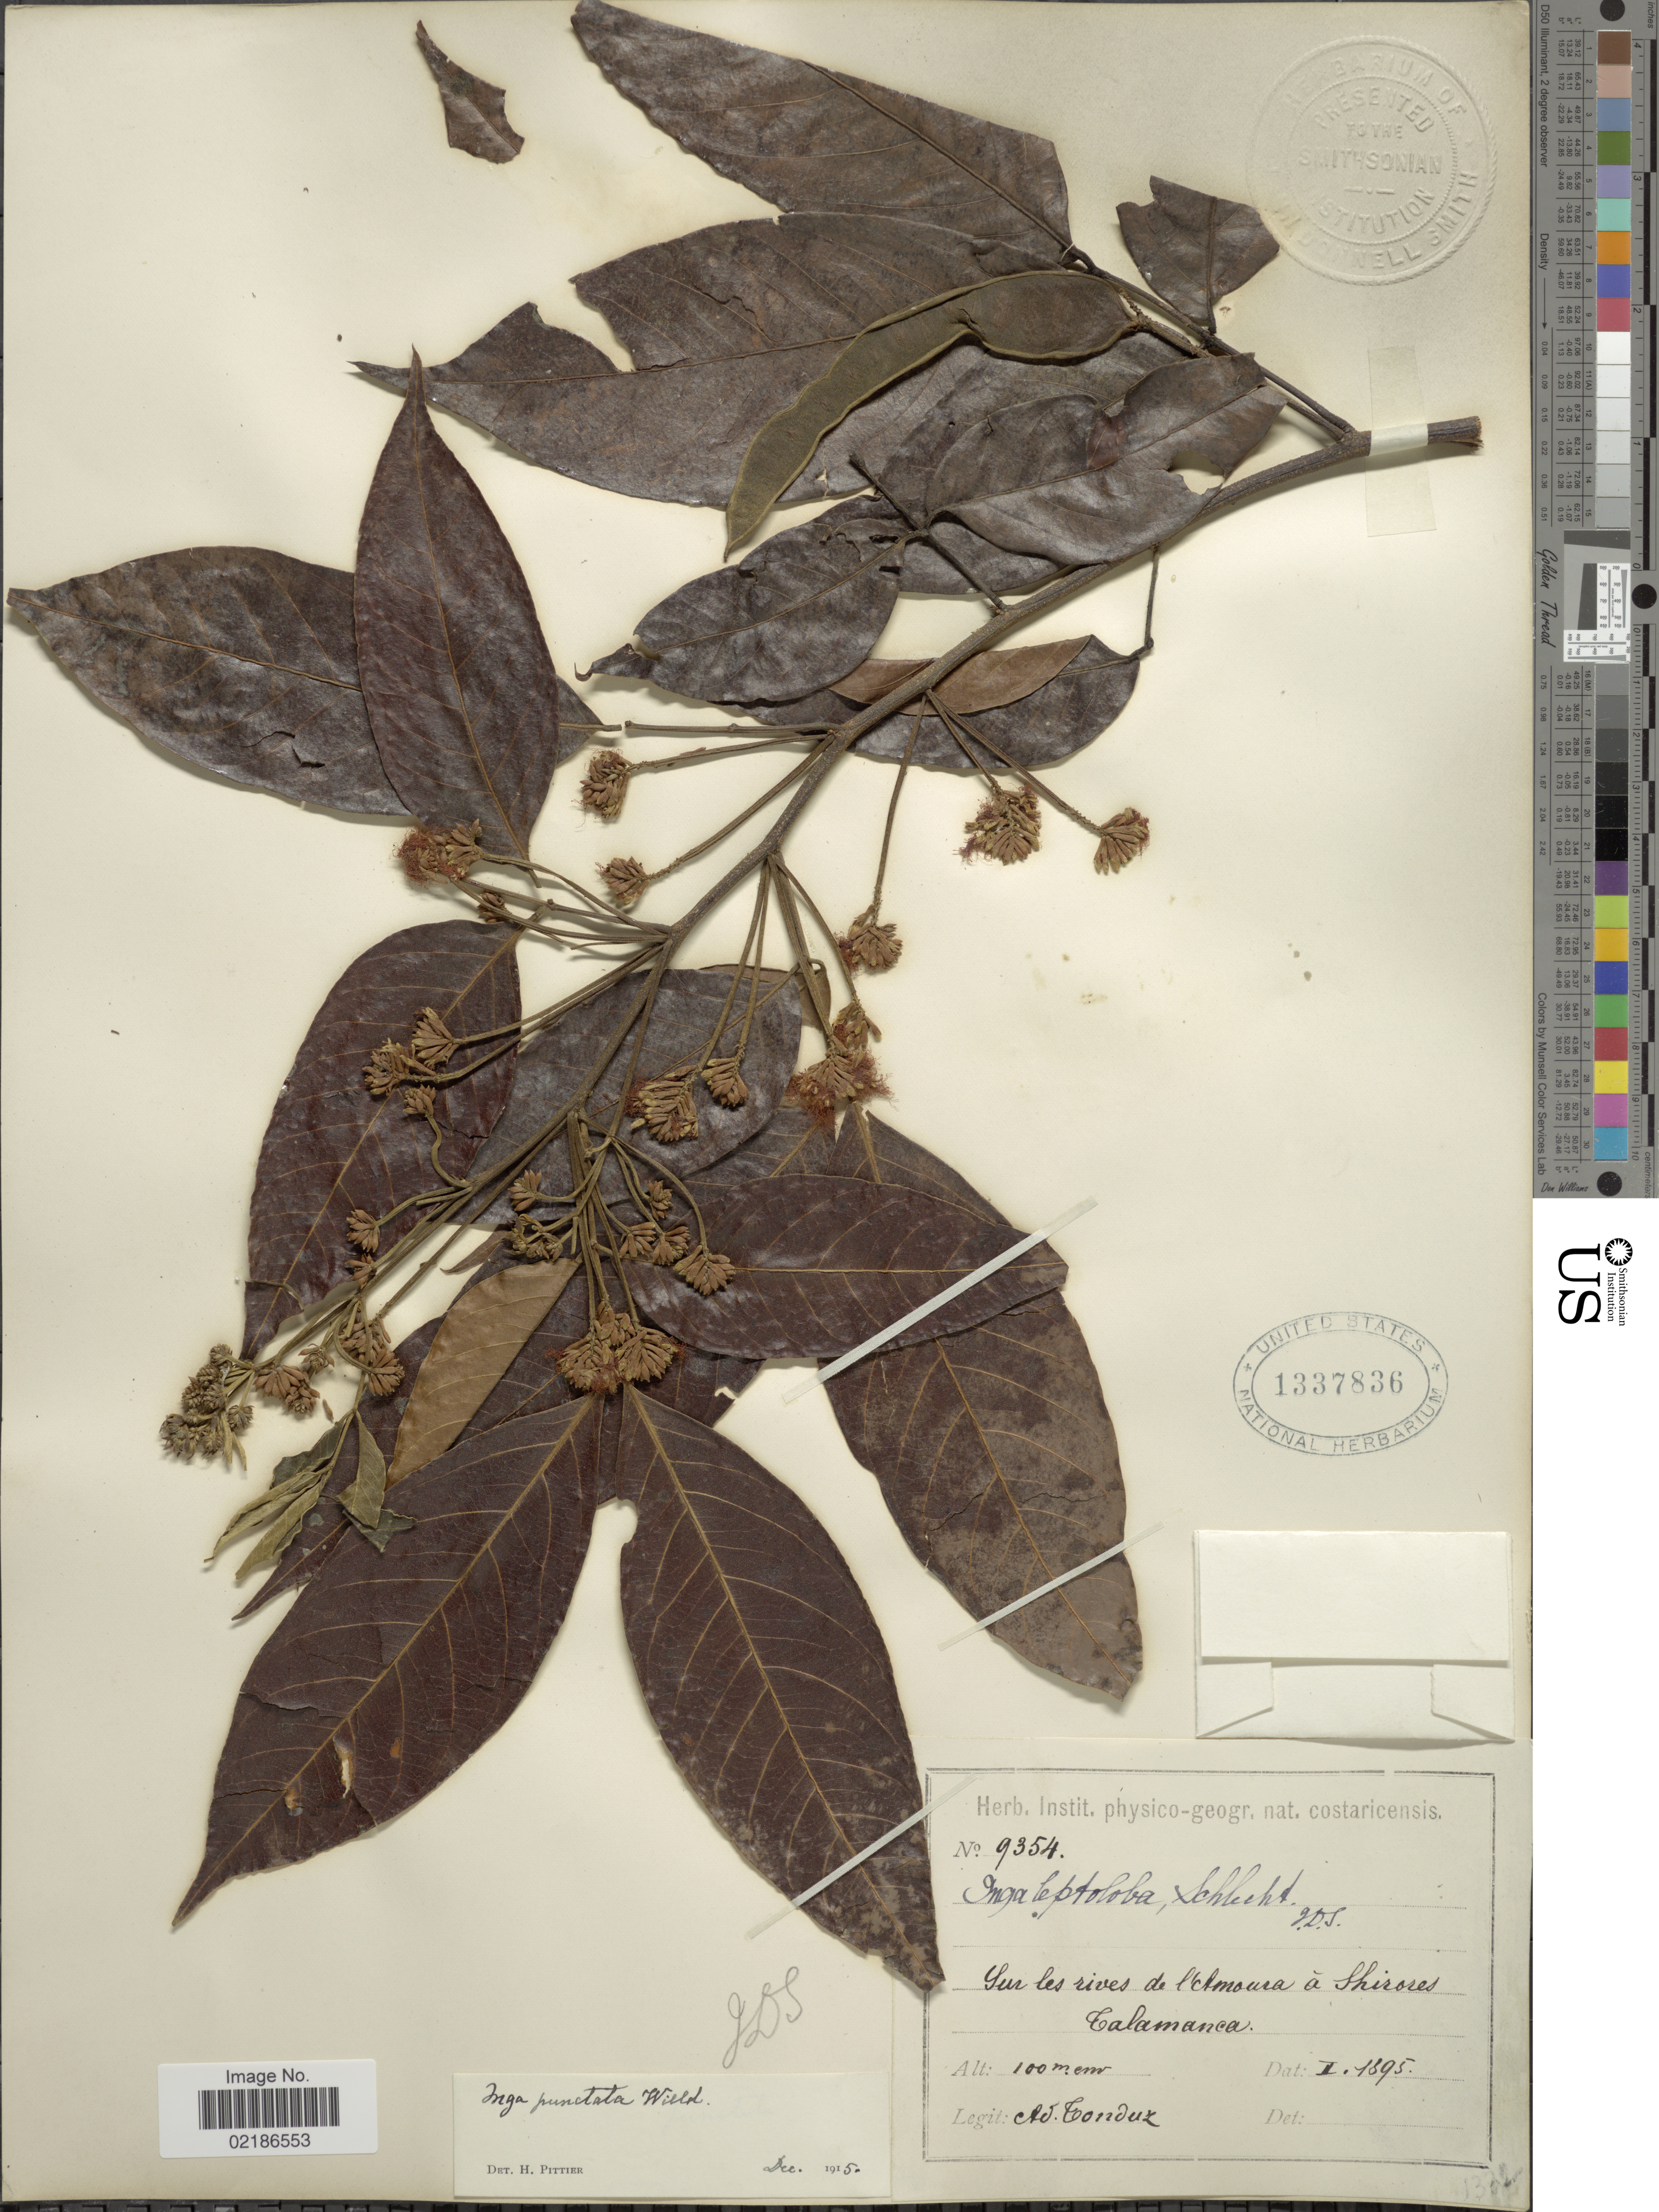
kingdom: Plantae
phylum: Tracheophyta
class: Magnoliopsida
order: Fabales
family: Fabaceae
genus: Inga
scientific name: Inga punctata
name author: Willd.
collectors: A. Tonduz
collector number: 9354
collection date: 1895-02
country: Costa Rica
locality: Sur les rives de l'Amoura a Shirores, Talamanca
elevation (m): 100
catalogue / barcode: US 1337836